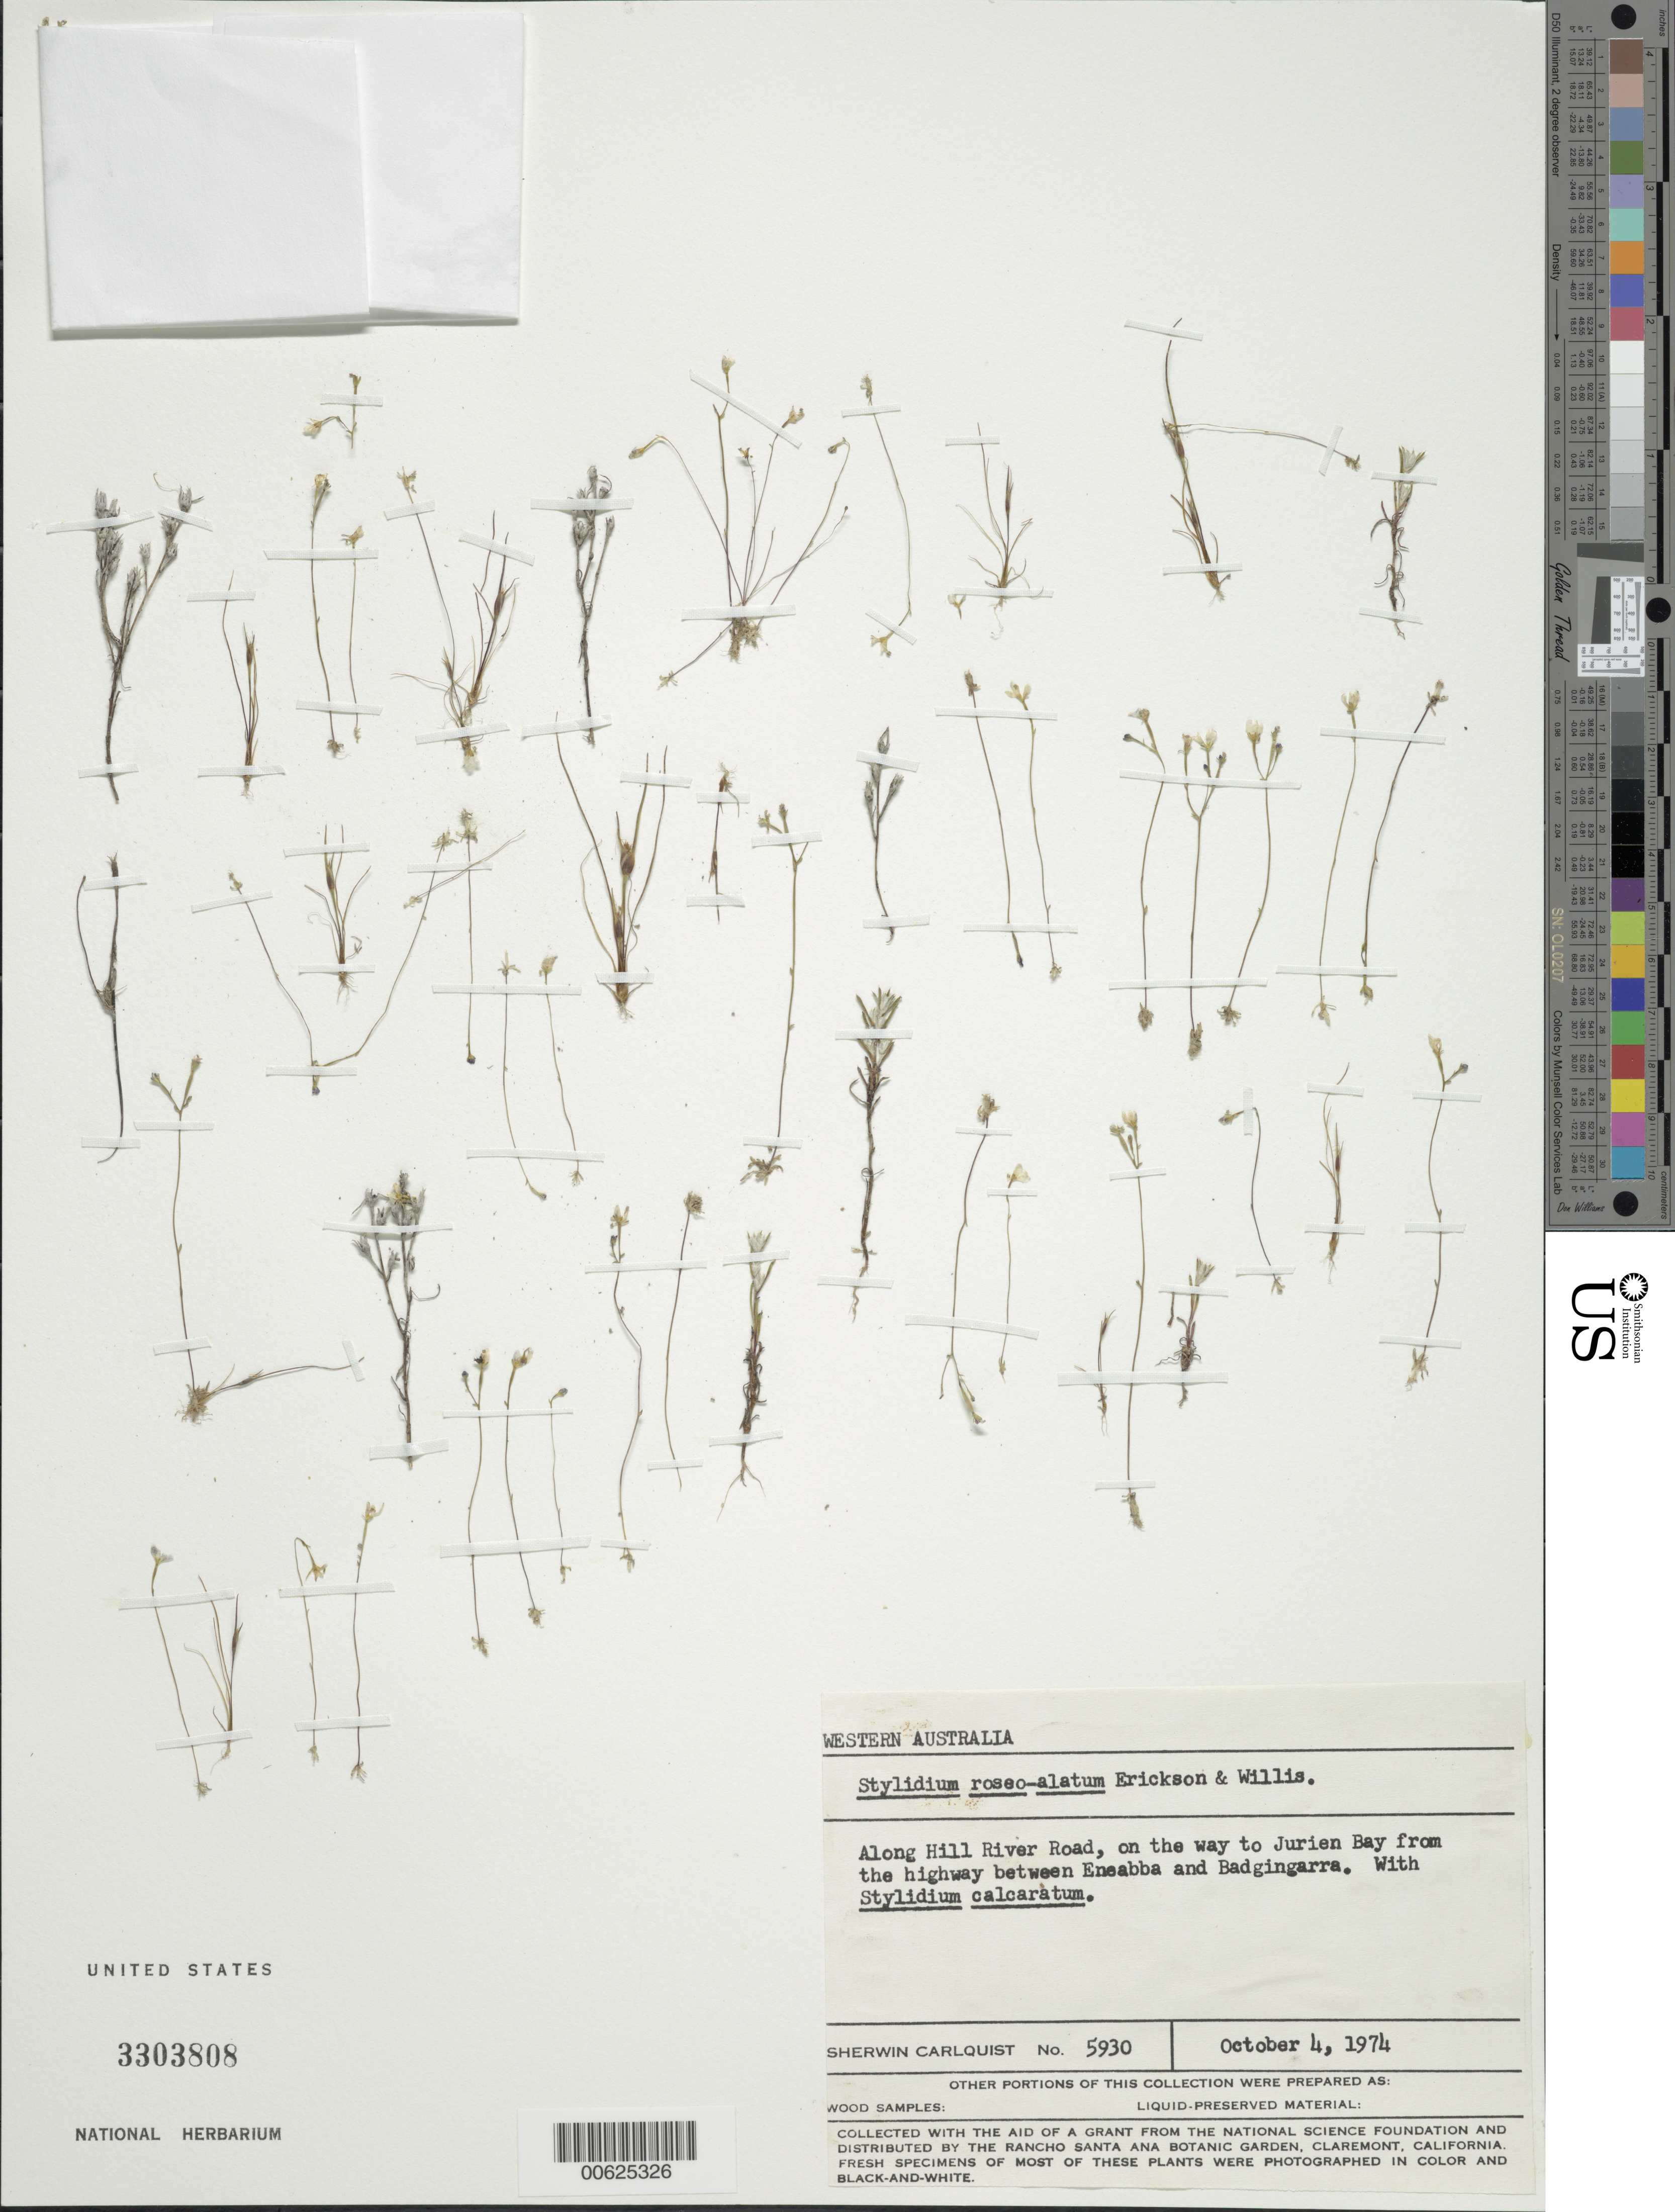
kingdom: Plantae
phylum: Tracheophyta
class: Magnoliopsida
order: Asterales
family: Stylidiaceae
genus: Stylidium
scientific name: Stylidium roseoalatum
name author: F.L. Erickson & J.H. Willis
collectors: S. Carlquist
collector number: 5930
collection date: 1974-10-04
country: Australia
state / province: Western Australia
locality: Along Hill River Road, on the way to Jurien Bay from the highway between Eneabba and Badgingarra.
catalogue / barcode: US 3303808